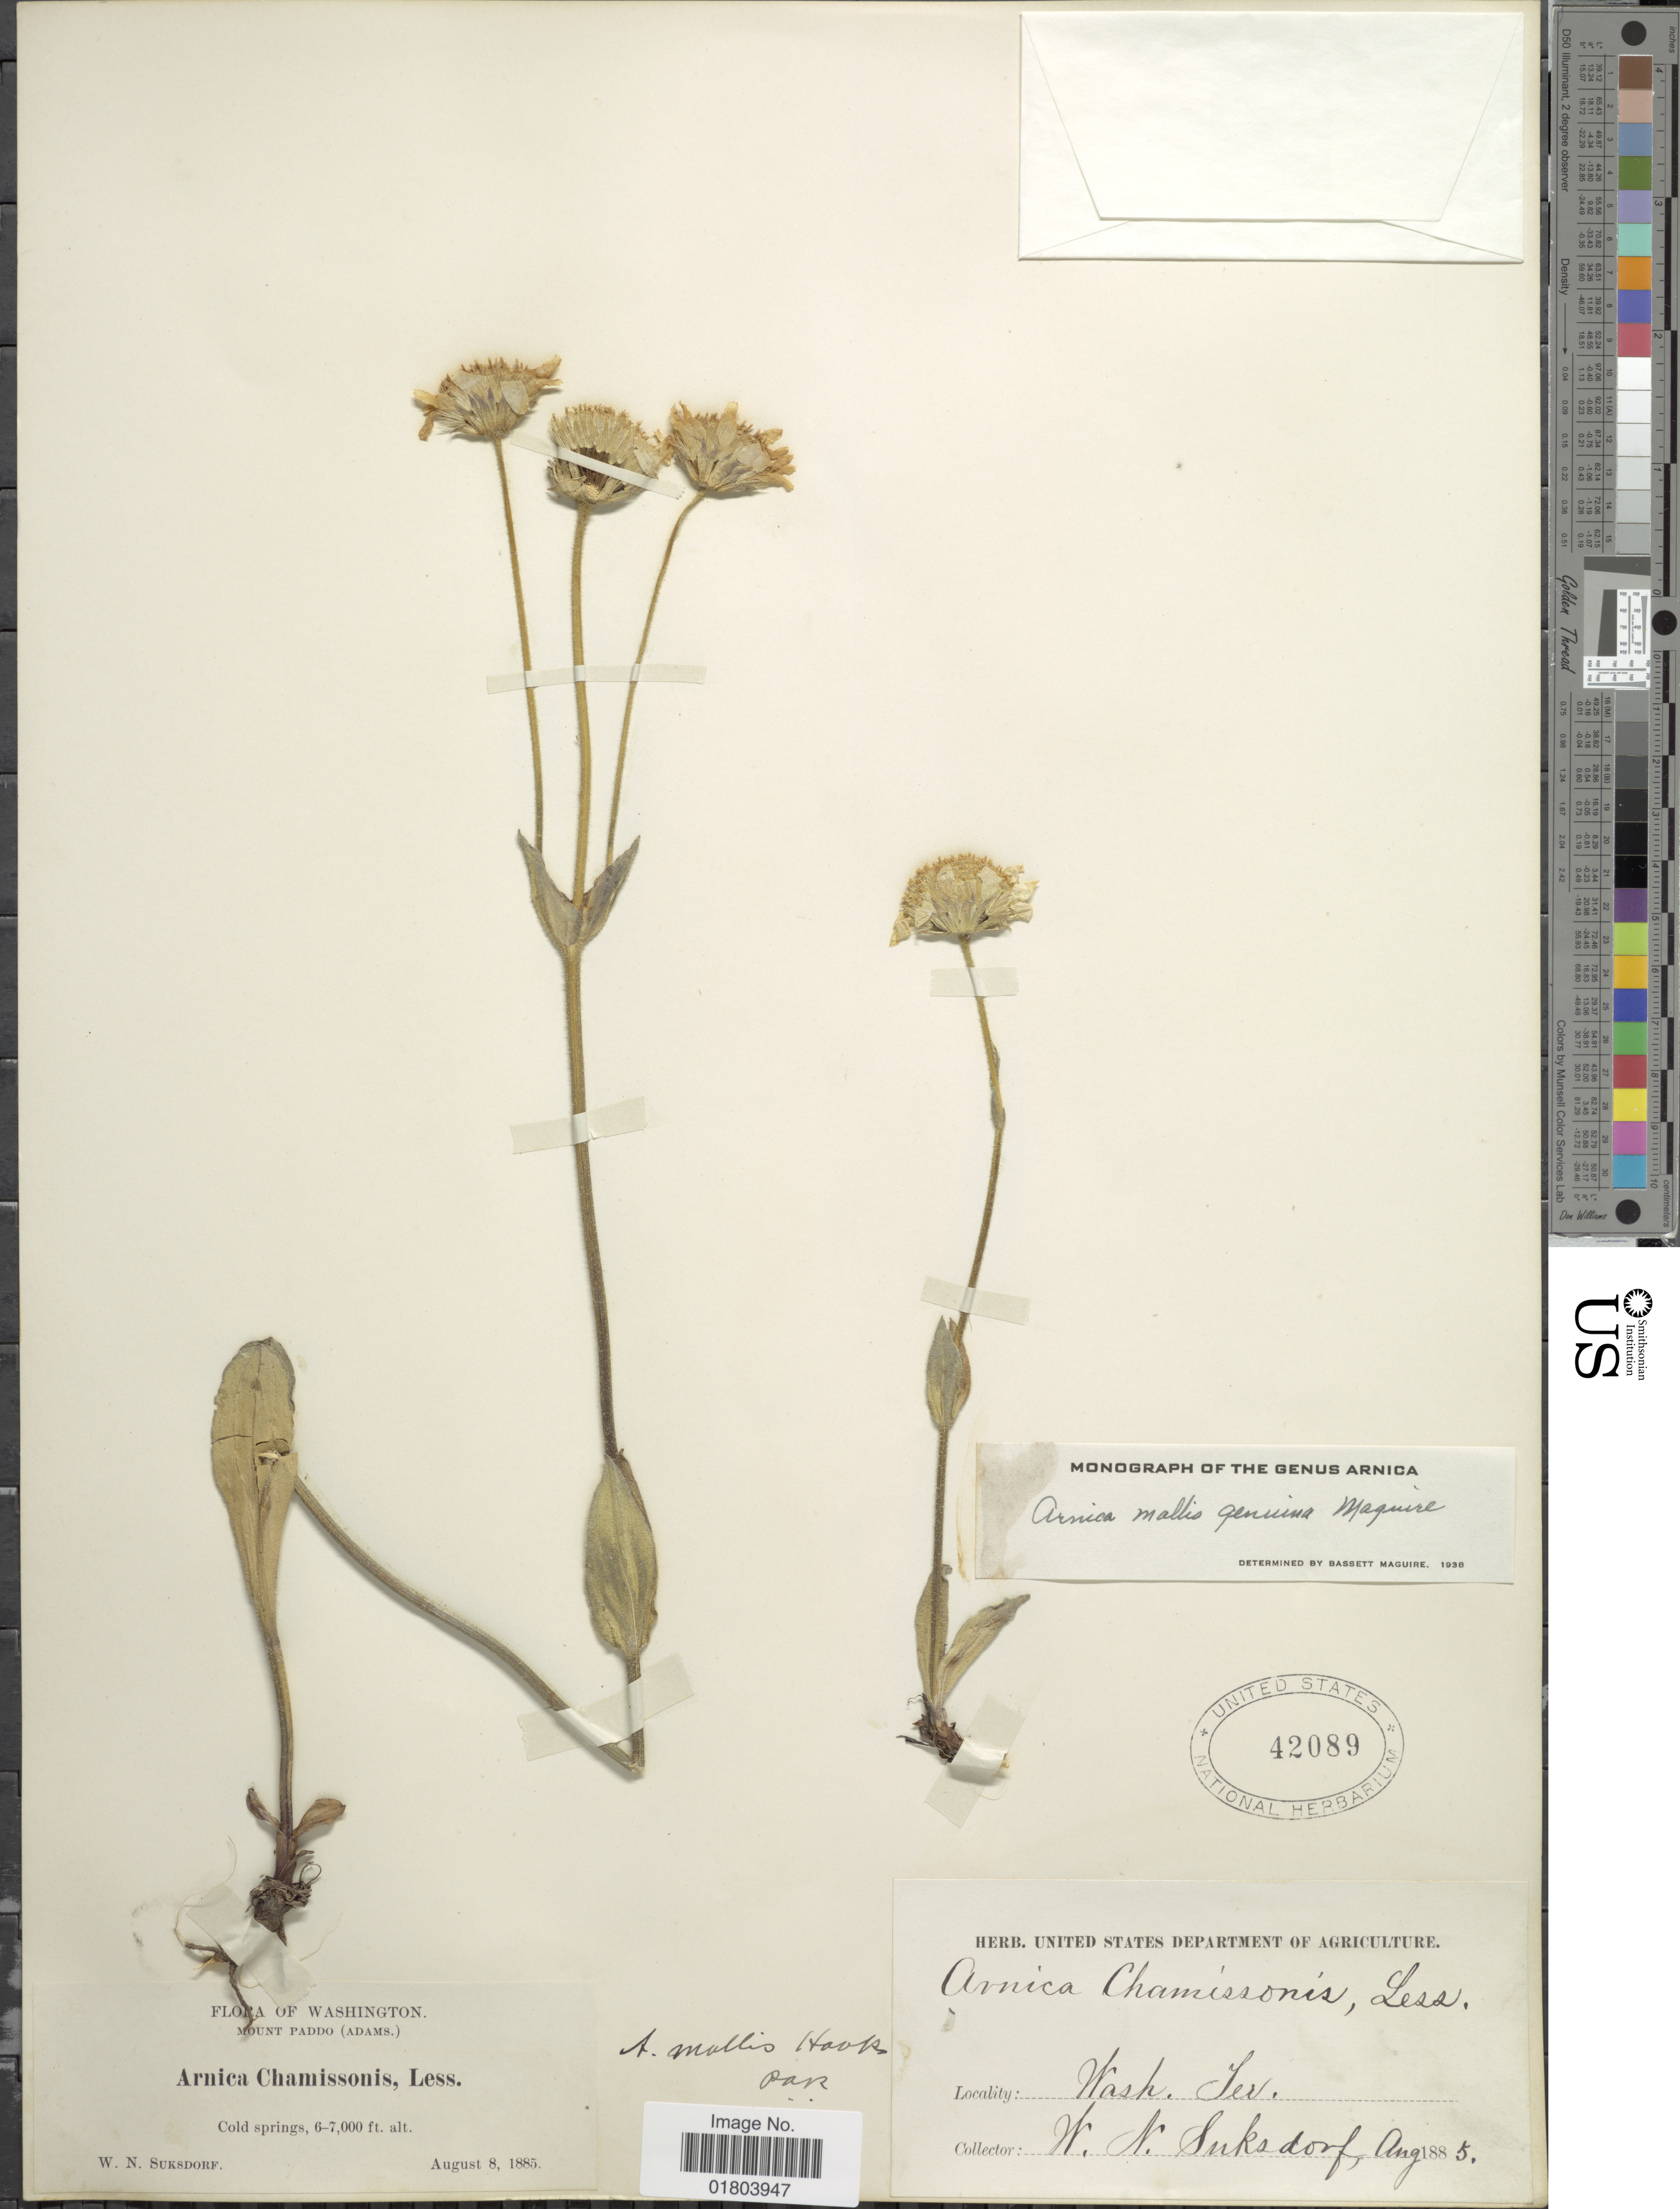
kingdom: Plantae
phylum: Tracheophyta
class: Magnoliopsida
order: Asterales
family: Asteraceae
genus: Arnica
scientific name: Arnica mollis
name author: Hook.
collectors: W. N. Suksdorf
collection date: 1885-08-08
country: United States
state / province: Washington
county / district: Skamania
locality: Mount Paddo (Adams), Cold springs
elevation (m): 1829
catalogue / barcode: US 42089